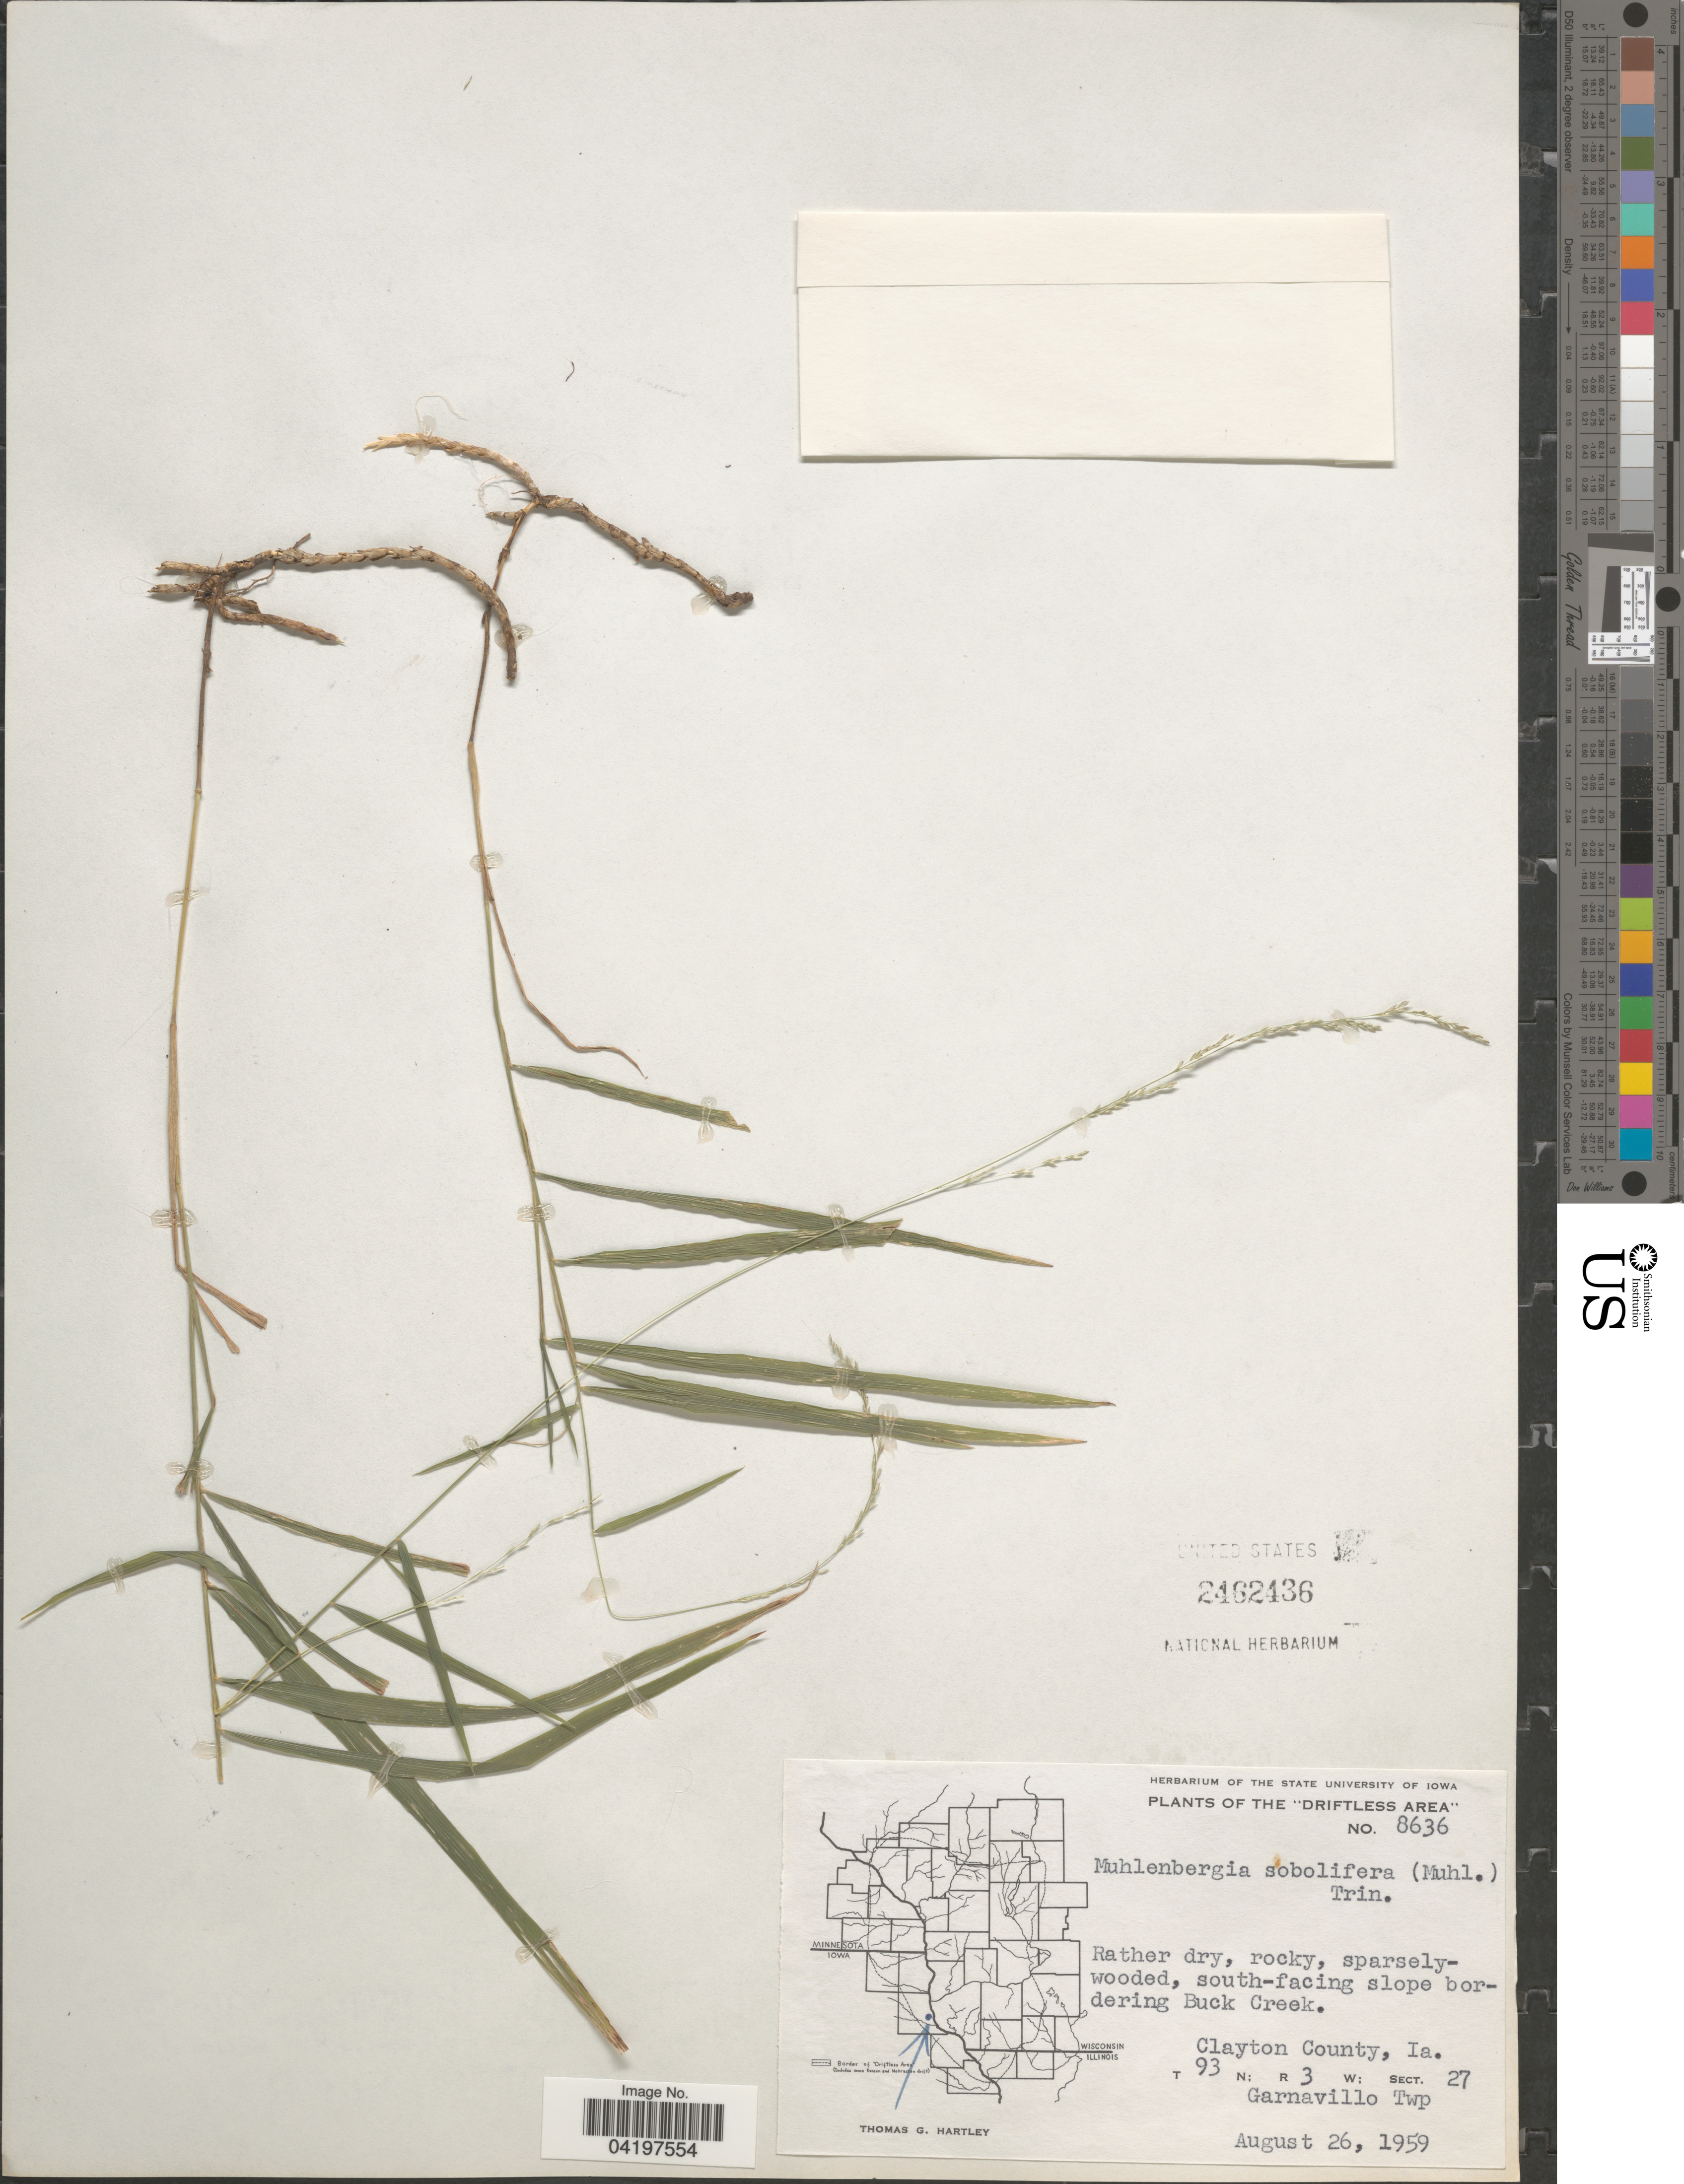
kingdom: Plantae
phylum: Tracheophyta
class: Liliopsida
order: Poales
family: Poaceae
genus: Muhlenbergia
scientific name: Muhlenbergia sobolifera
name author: (Muhl. ex Willd.) Trin.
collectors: T. G. Hartley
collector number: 8636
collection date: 1959-08-26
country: United States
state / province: Iowa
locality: The "Driftless Area". Rather dry, rocky, sparsely-wooded, south-facing slope bordering Buck Creek. Clayton County. T93N; R3W; Sect. 27.Garnavillo Twp.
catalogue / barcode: US 2462436